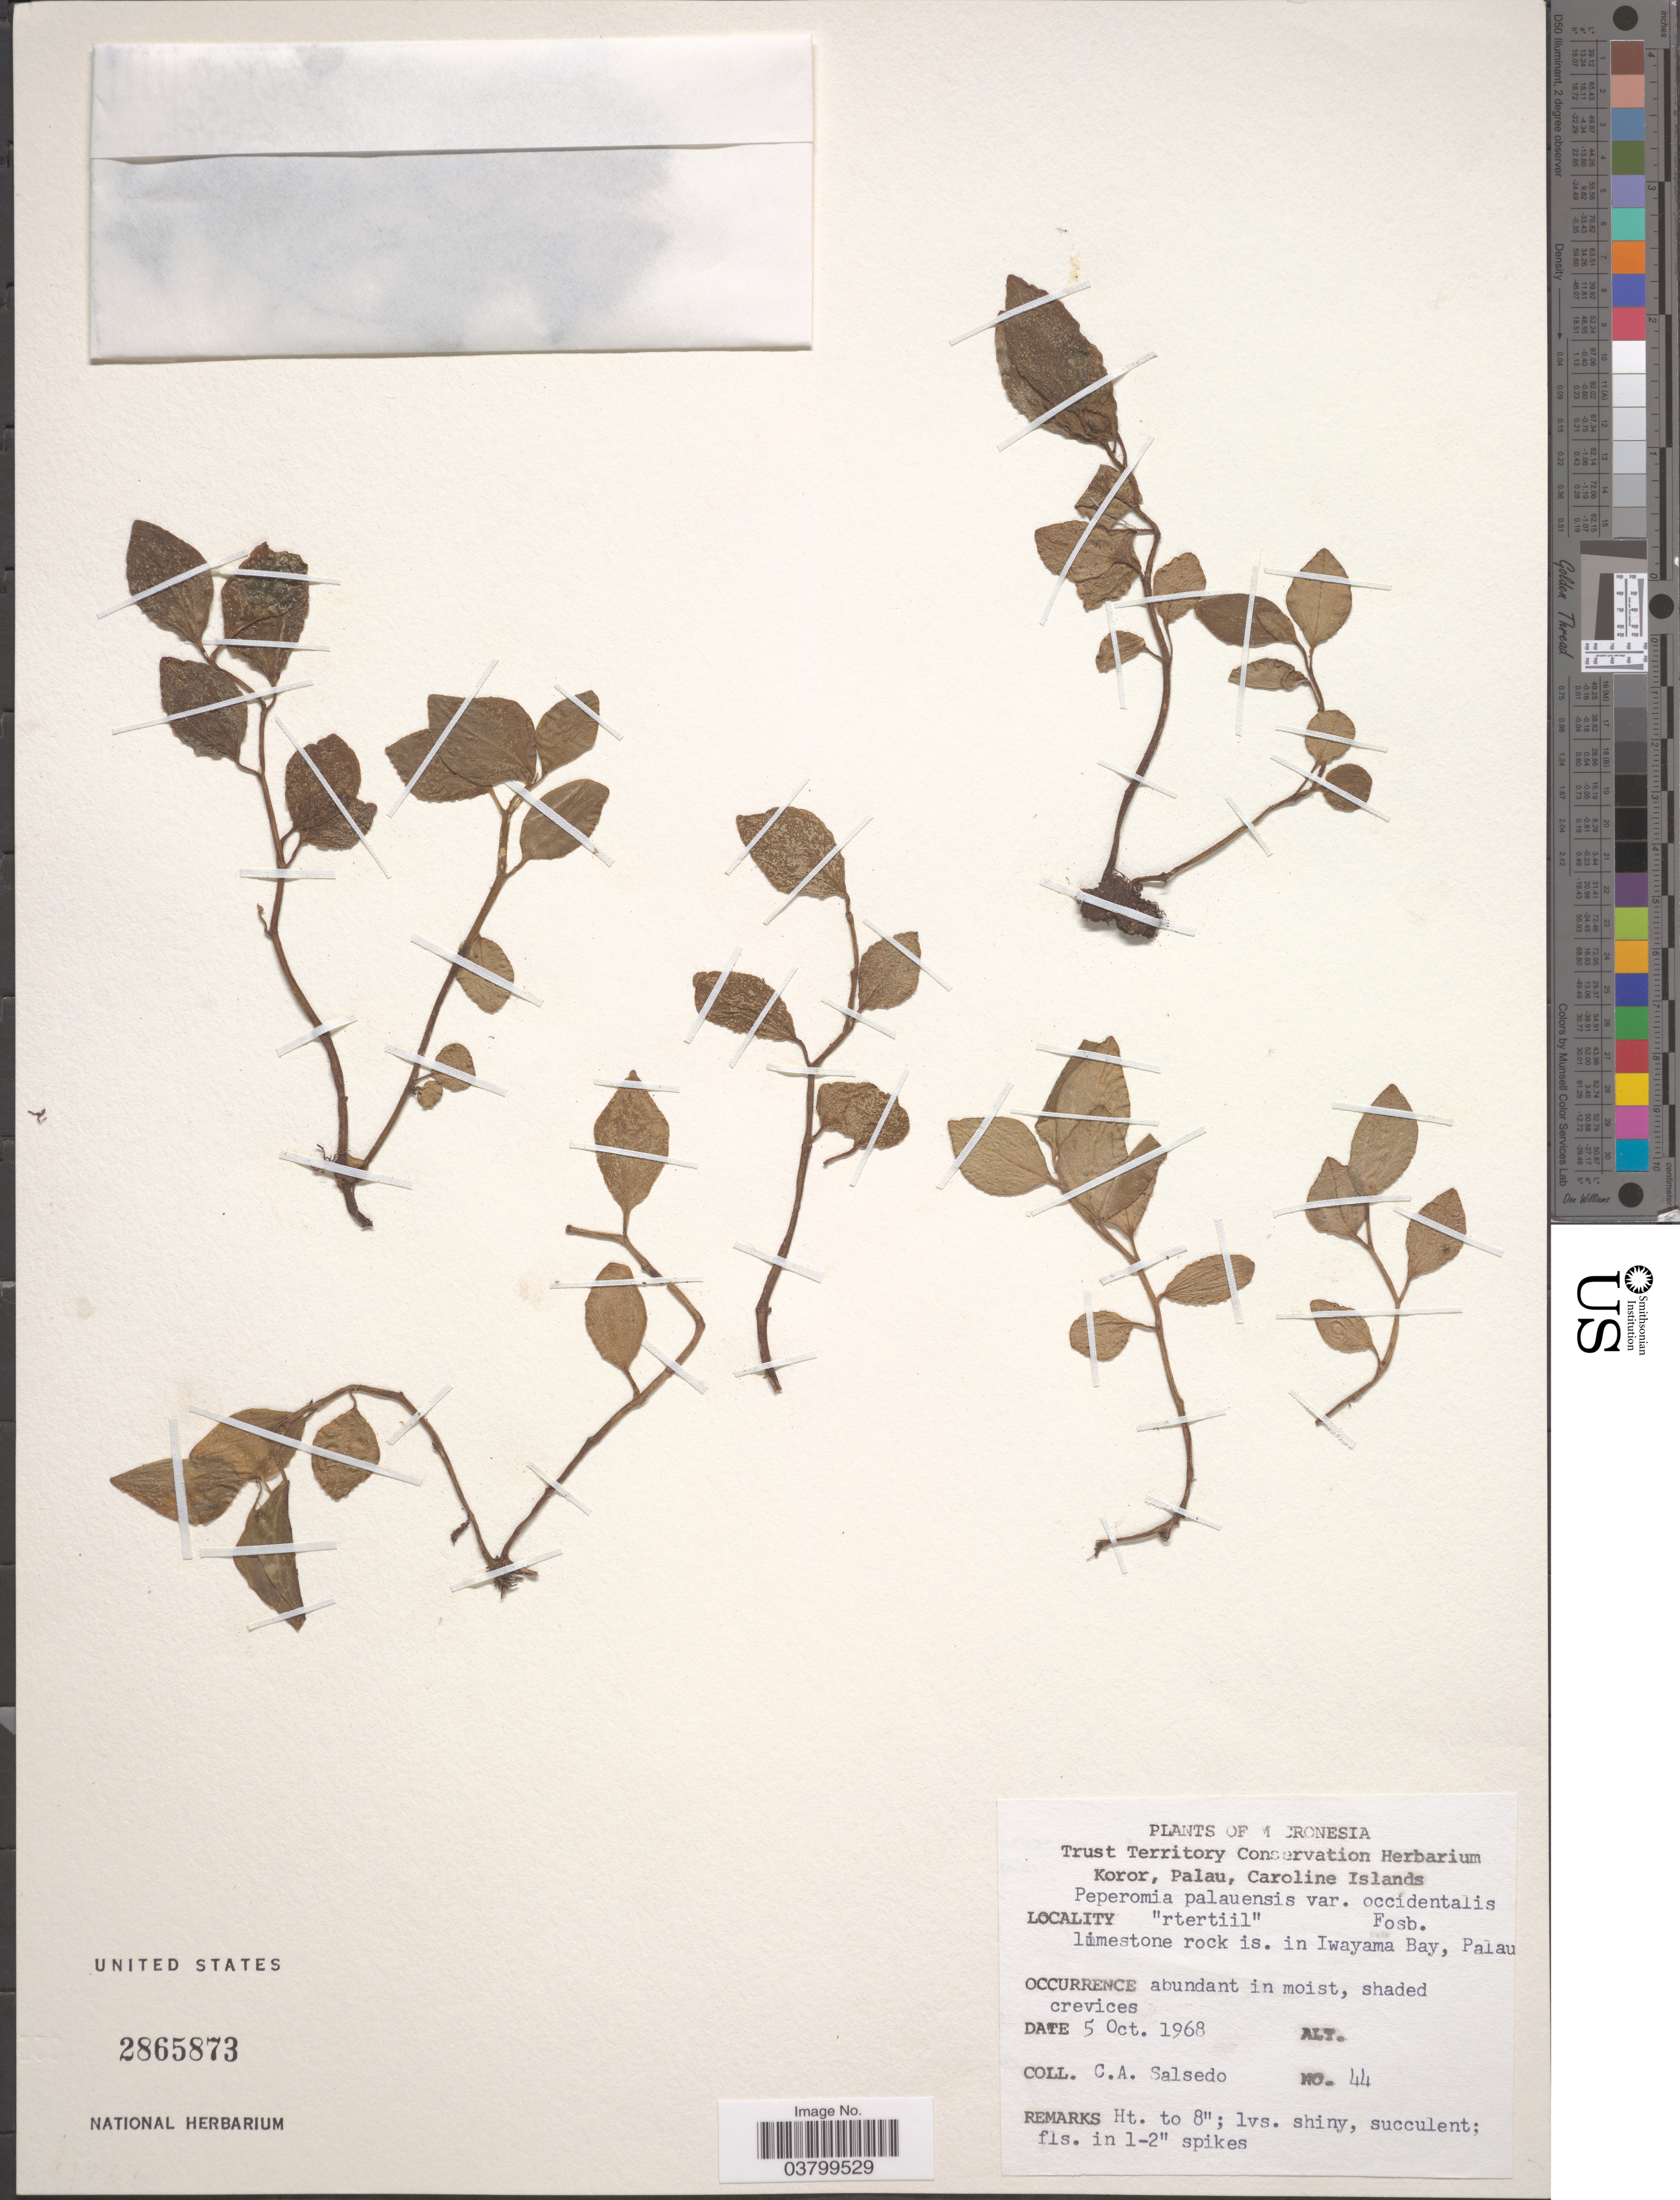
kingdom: Plantae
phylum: Tracheophyta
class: Magnoliopsida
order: Piperales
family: Piperaceae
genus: Peperomia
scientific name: Peperomia palauensis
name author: C. DC.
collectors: C.A. Salsedo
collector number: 44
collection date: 1968-10-05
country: Palau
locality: Micronesia. Koror, Palau, Caroline Islands. Limestone rock is. in Iwayama Bay, Palau.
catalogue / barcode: US 2865873